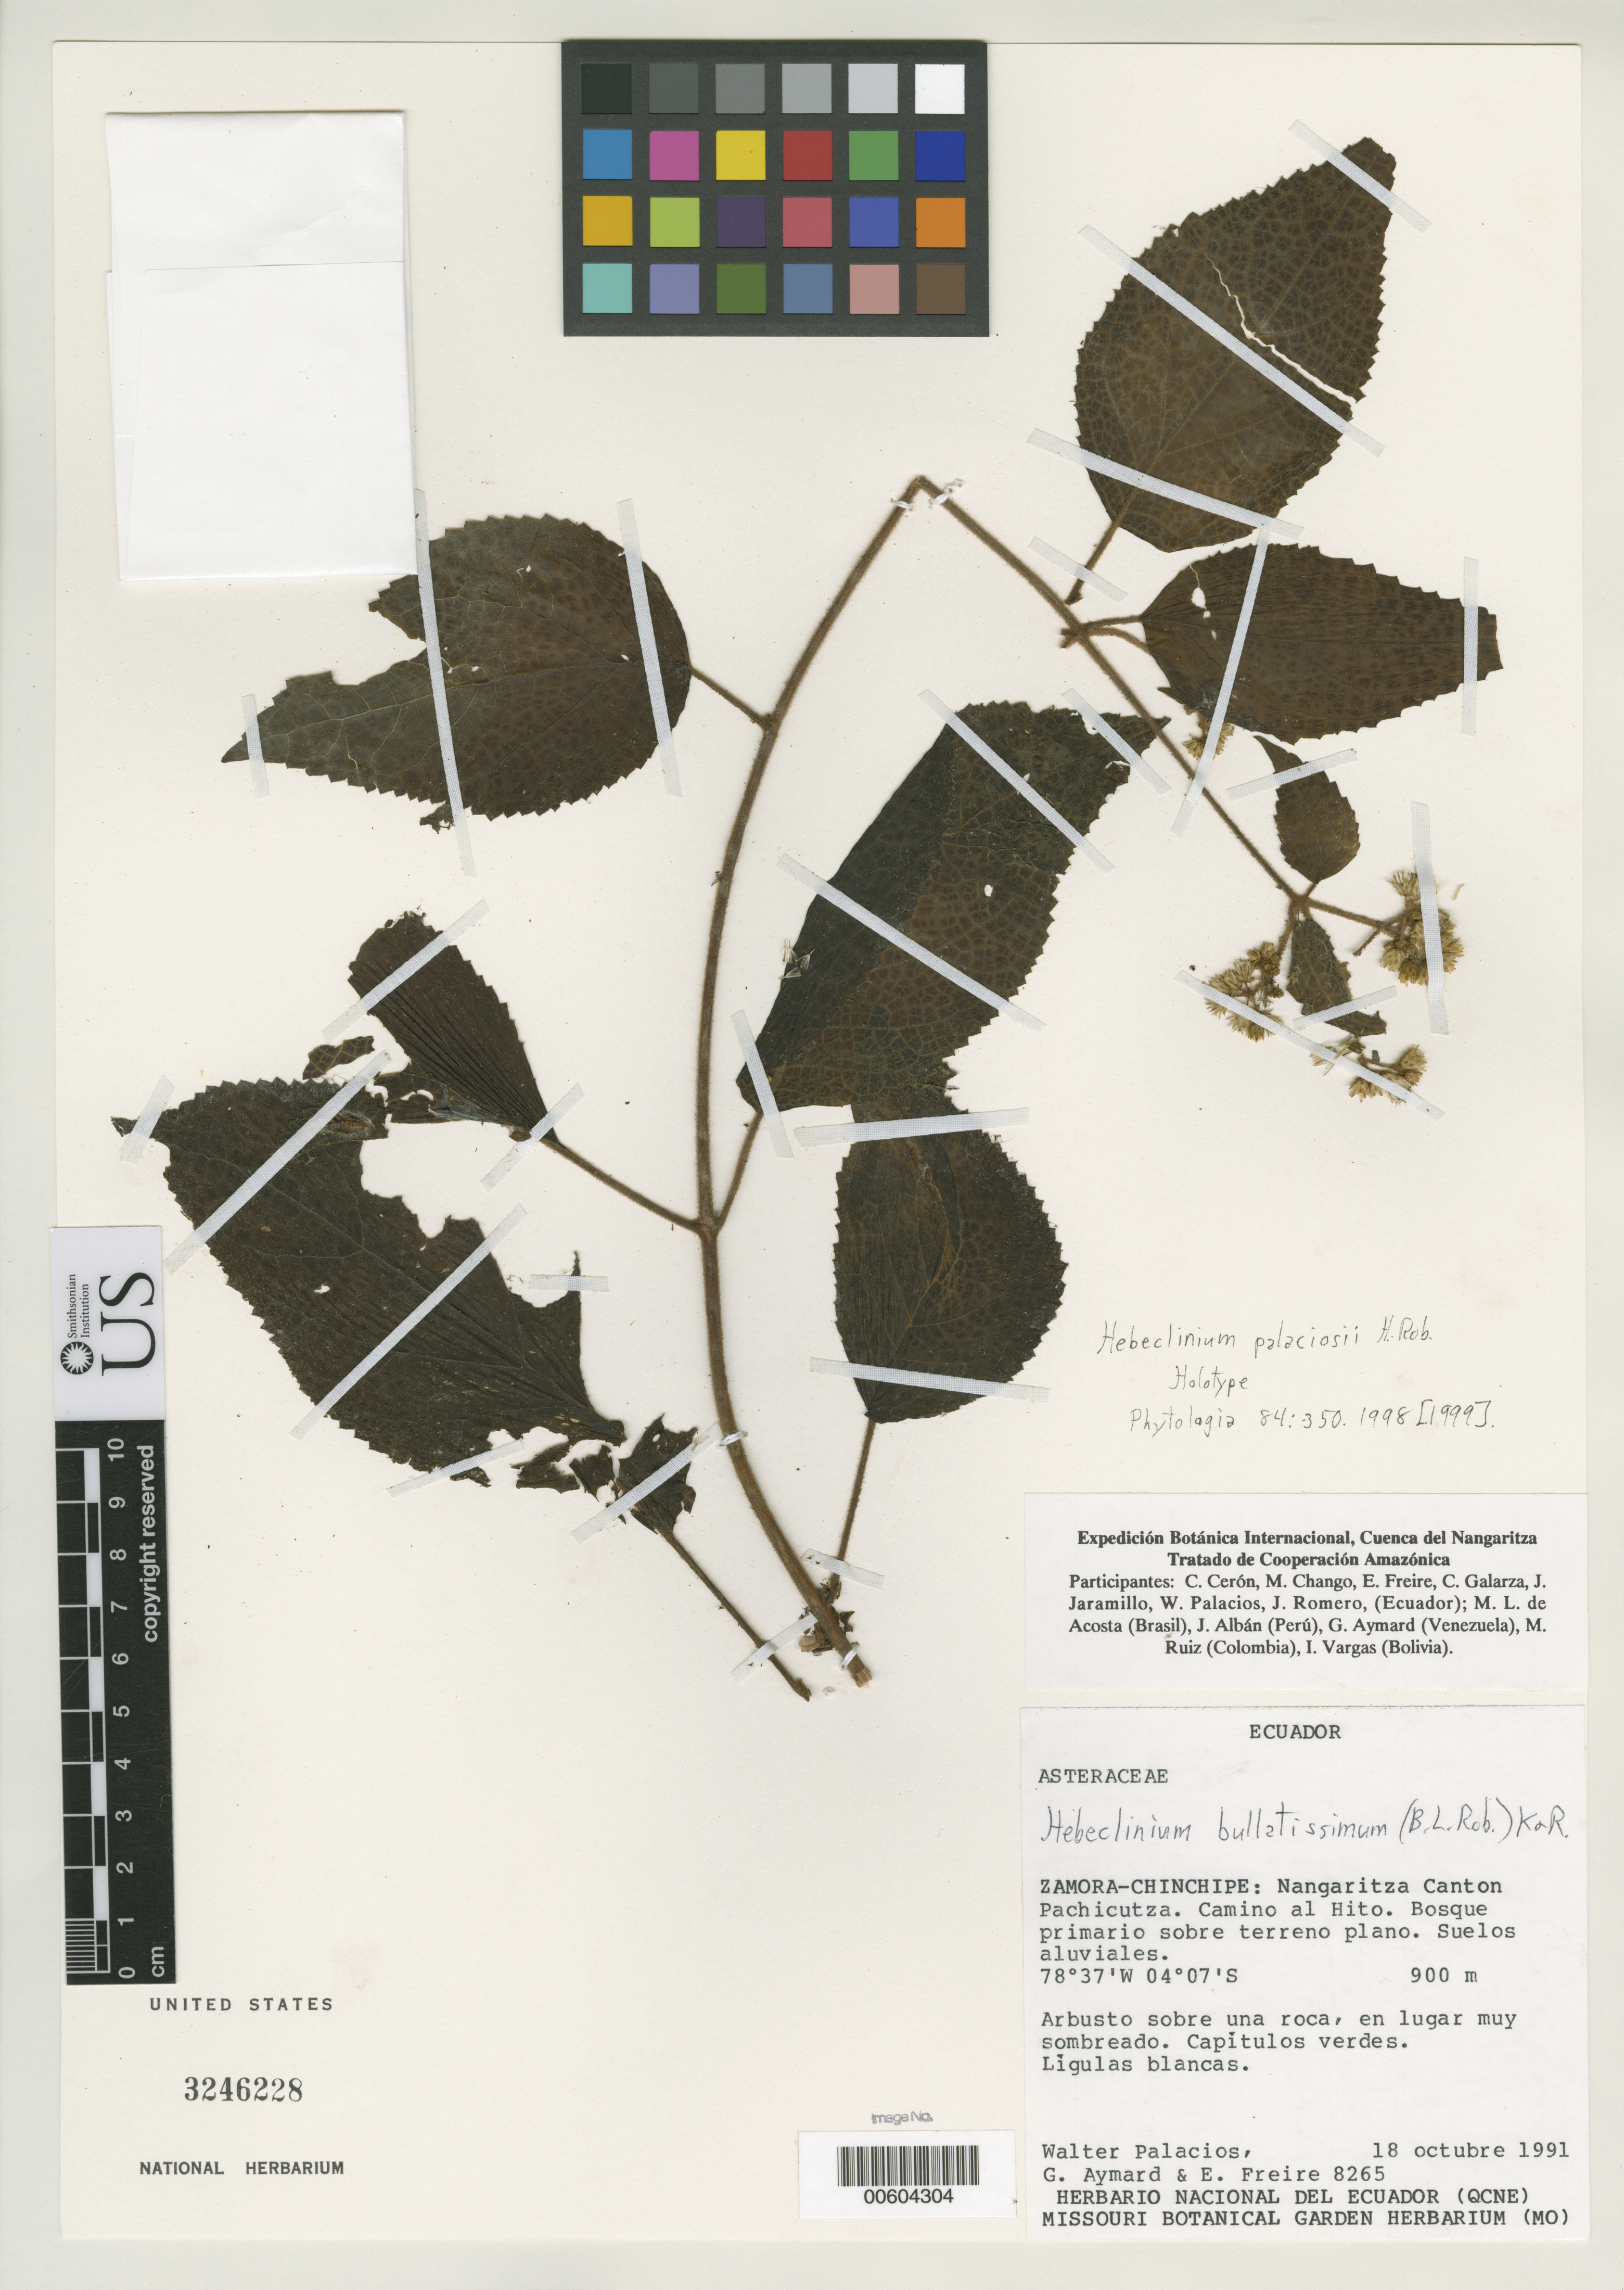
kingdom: Plantae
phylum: Tracheophyta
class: Magnoliopsida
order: Asterales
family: Asteraceae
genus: Hebeclinium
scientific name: Hebeclinium palaciosii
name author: H. Rob.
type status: Holotype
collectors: W. Palacios, G. A. Aymard & E. Freire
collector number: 8265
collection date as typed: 18 Oct 1991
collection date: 1991-10-18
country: Ecuador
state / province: Zamora-Chinchipe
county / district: Nangaritza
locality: Nangaritza Canton Pachicutza, Camino al hito. [Nangaritza Canton Pachicutza, road to the landmark.].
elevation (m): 900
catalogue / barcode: US 3246228